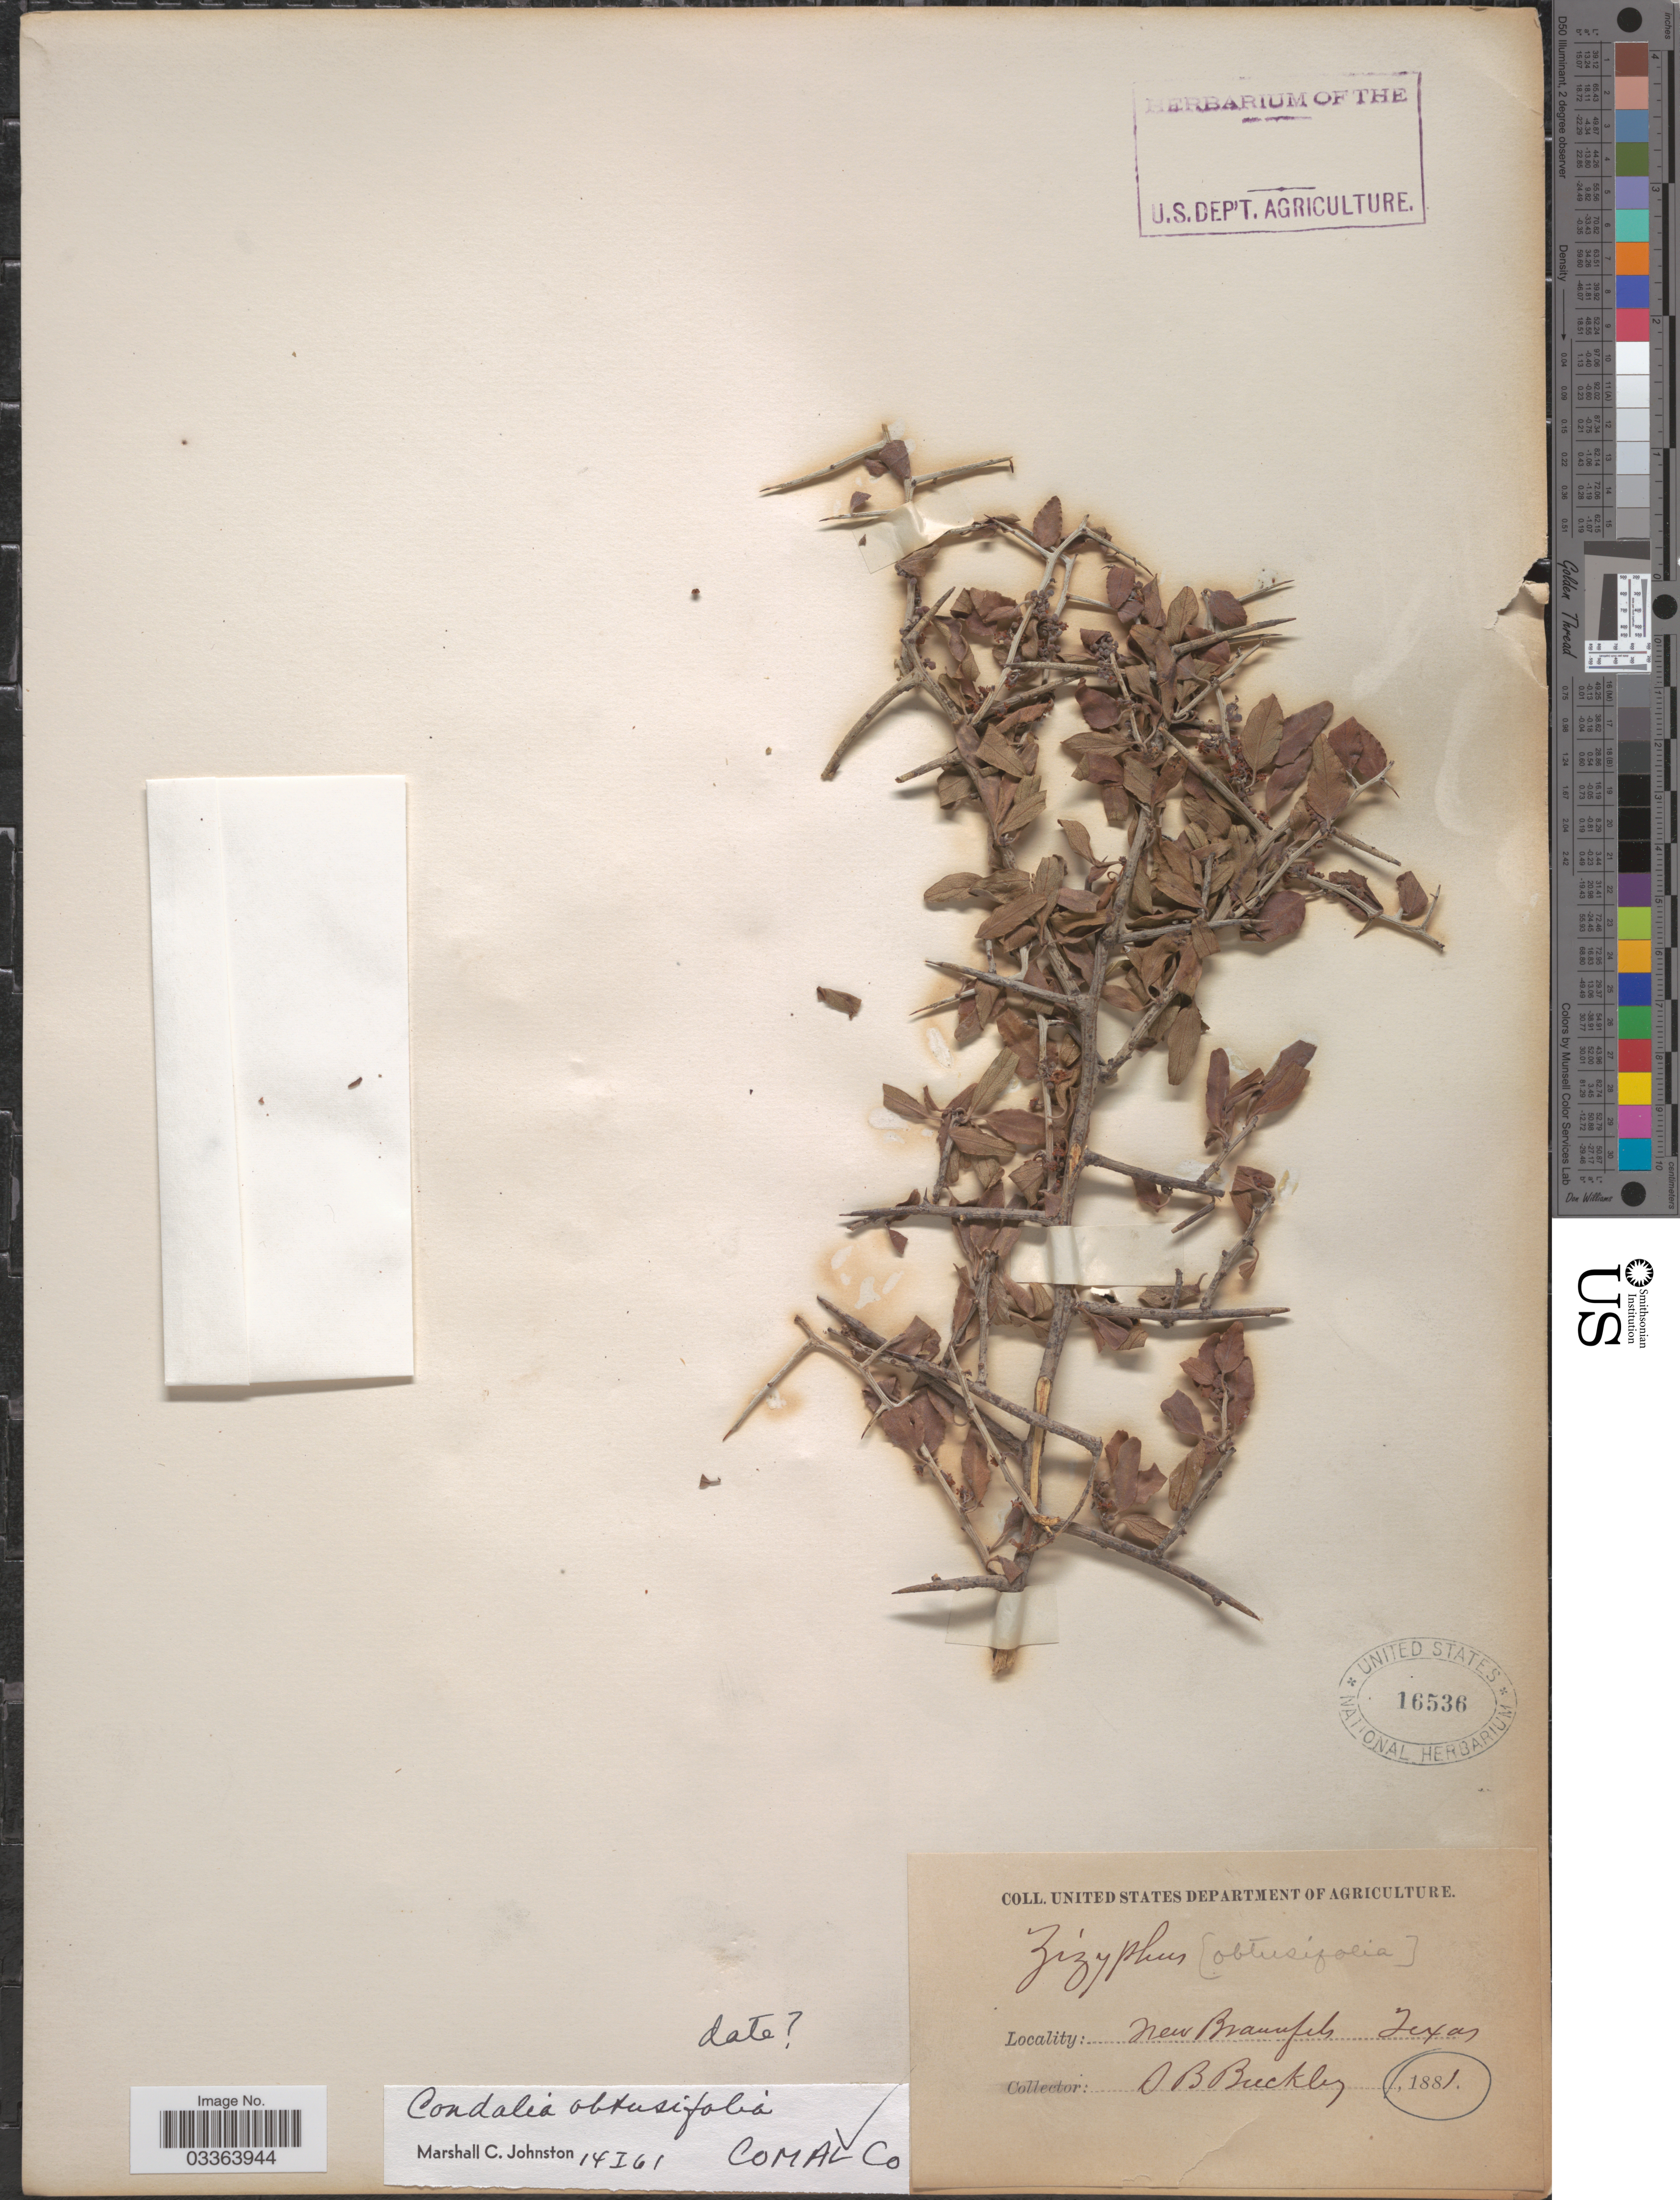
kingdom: Plantae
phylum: Tracheophyta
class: Magnoliopsida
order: Rosales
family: Rhamnaceae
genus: Sarcomphalus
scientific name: Sarcomphalus obtusifolius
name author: (Hook. ex Torr. & A. Gray) Hauenschild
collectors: D. Buckley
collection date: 1881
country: United States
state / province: Texas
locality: New Braunfels.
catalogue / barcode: US 16536